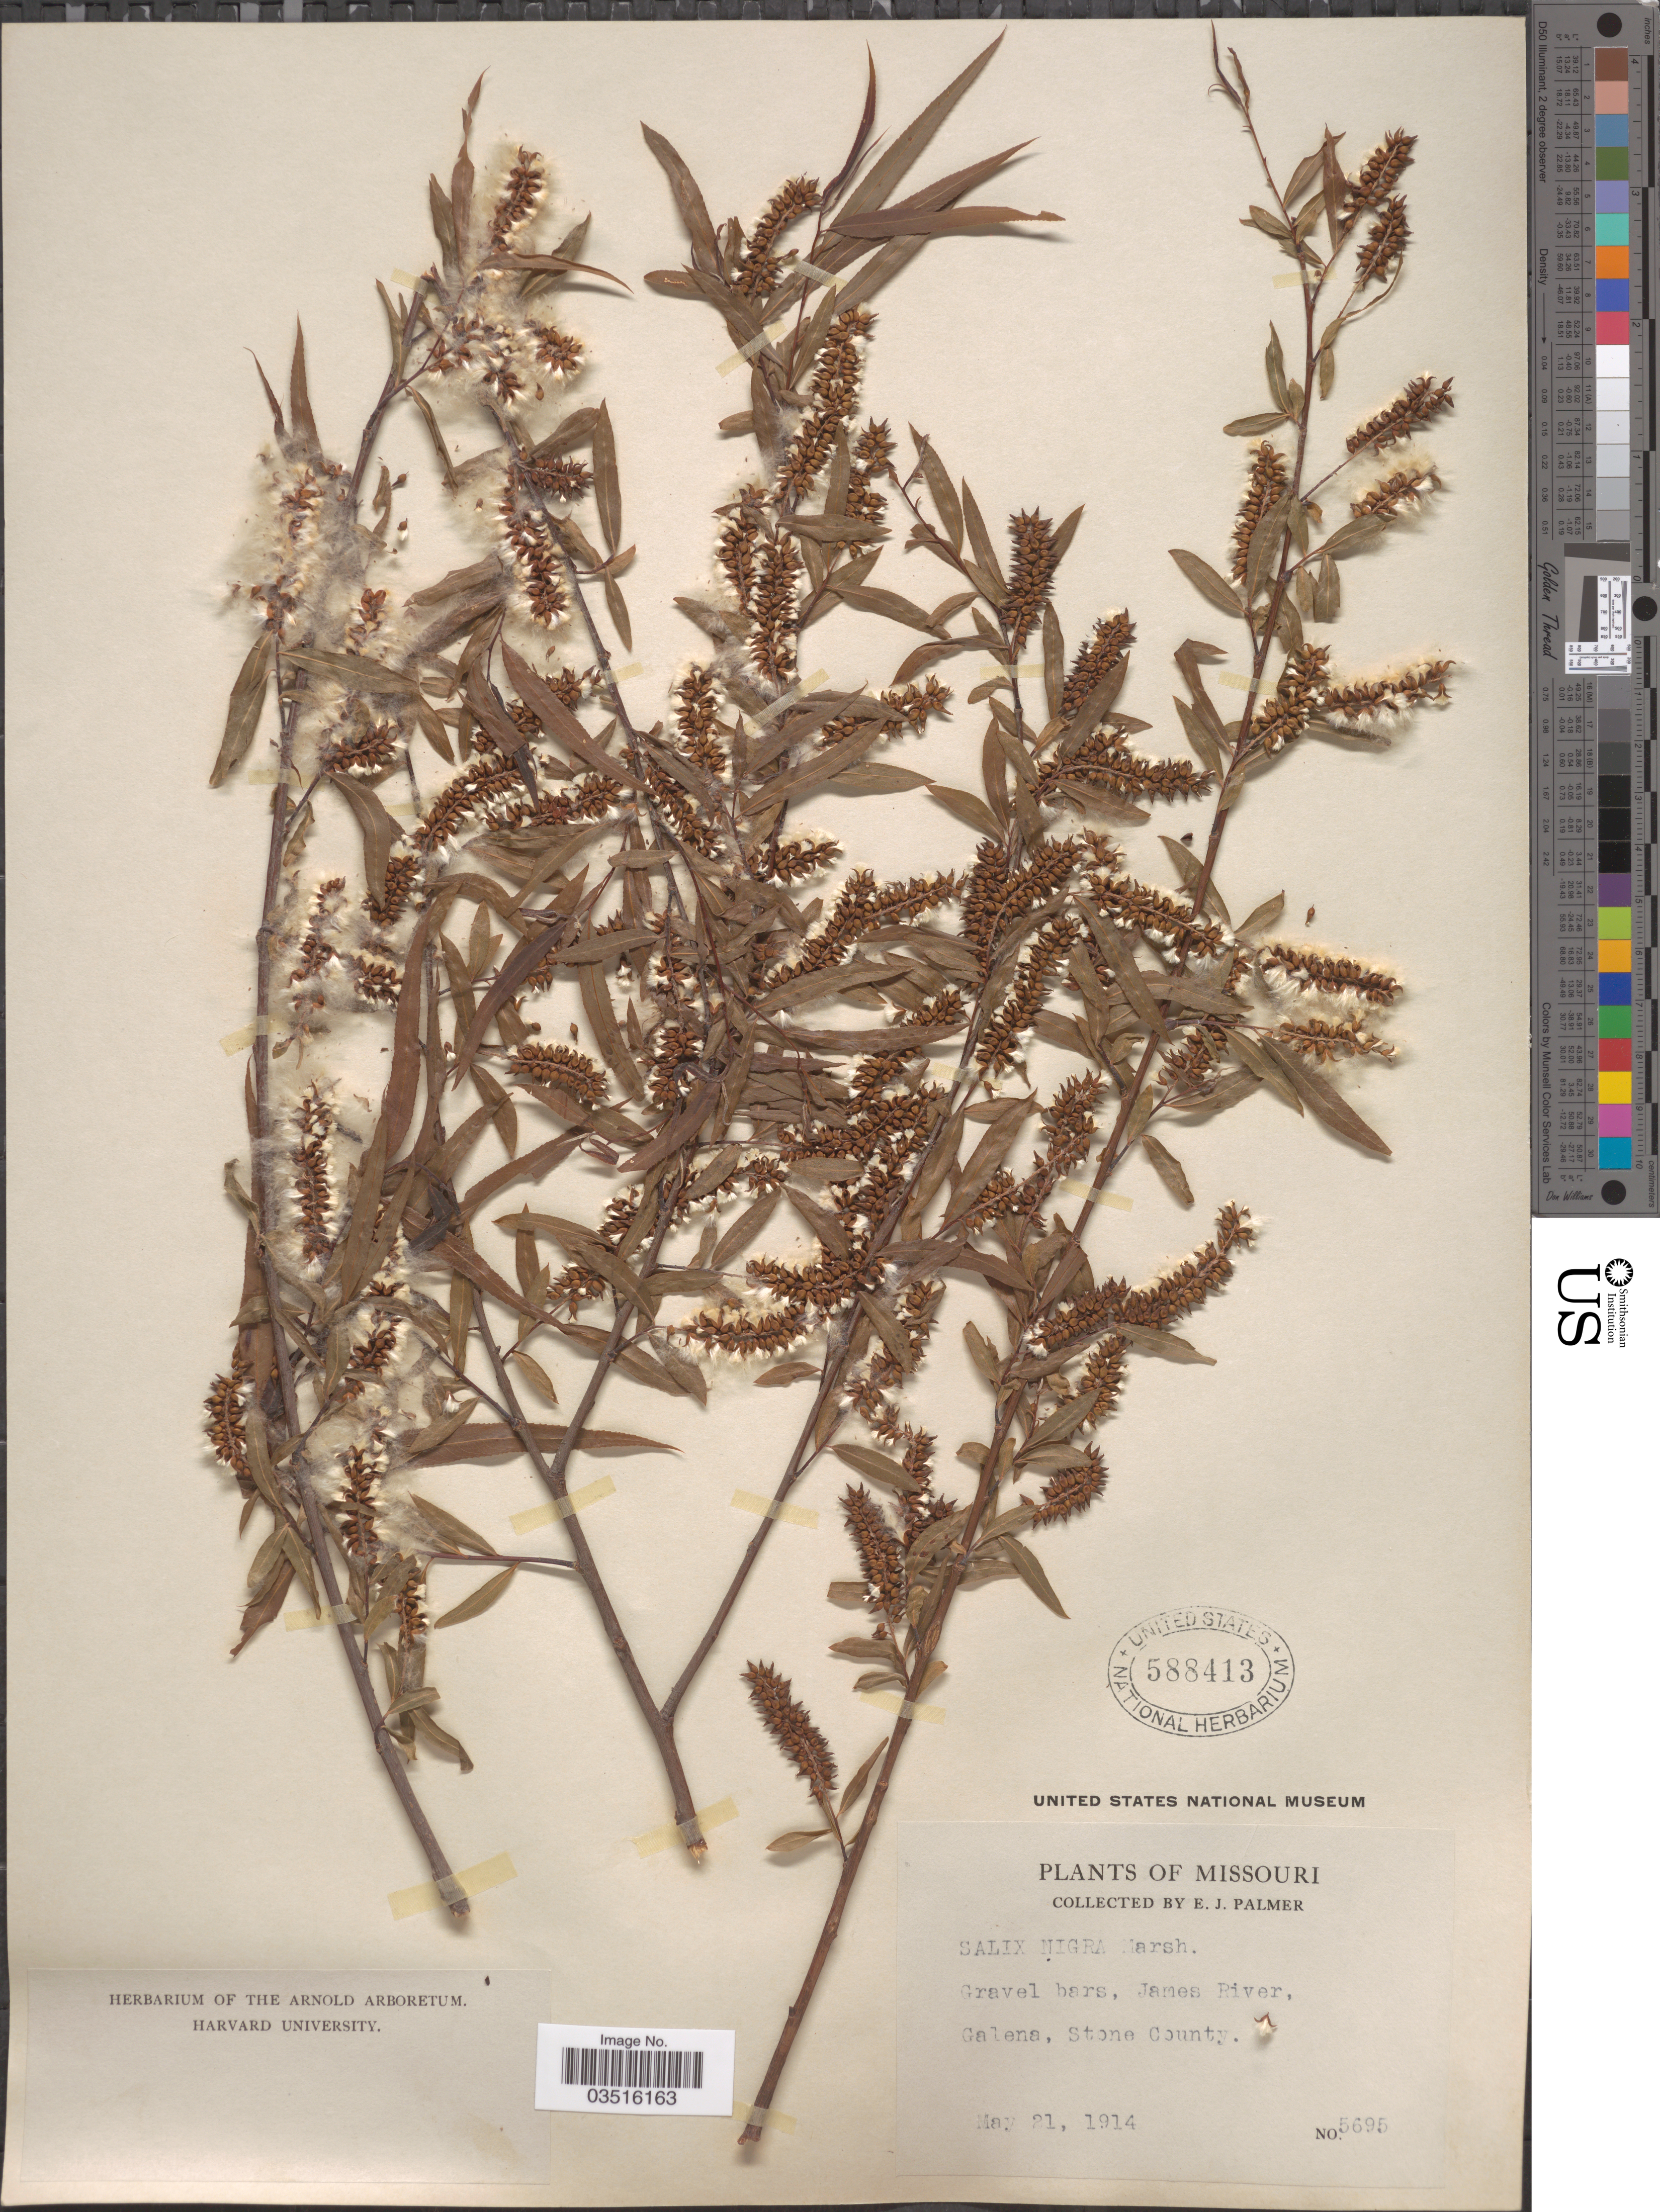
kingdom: Plantae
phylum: Tracheophyta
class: Magnoliopsida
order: Malpighiales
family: Salicaceae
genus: Salix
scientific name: Salix nigra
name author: Marshall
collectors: E. J. Palmer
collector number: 5695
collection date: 1914-05-21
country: United States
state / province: Missouri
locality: Gravel bars, James River, Galena, Stone County.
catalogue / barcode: US 588413